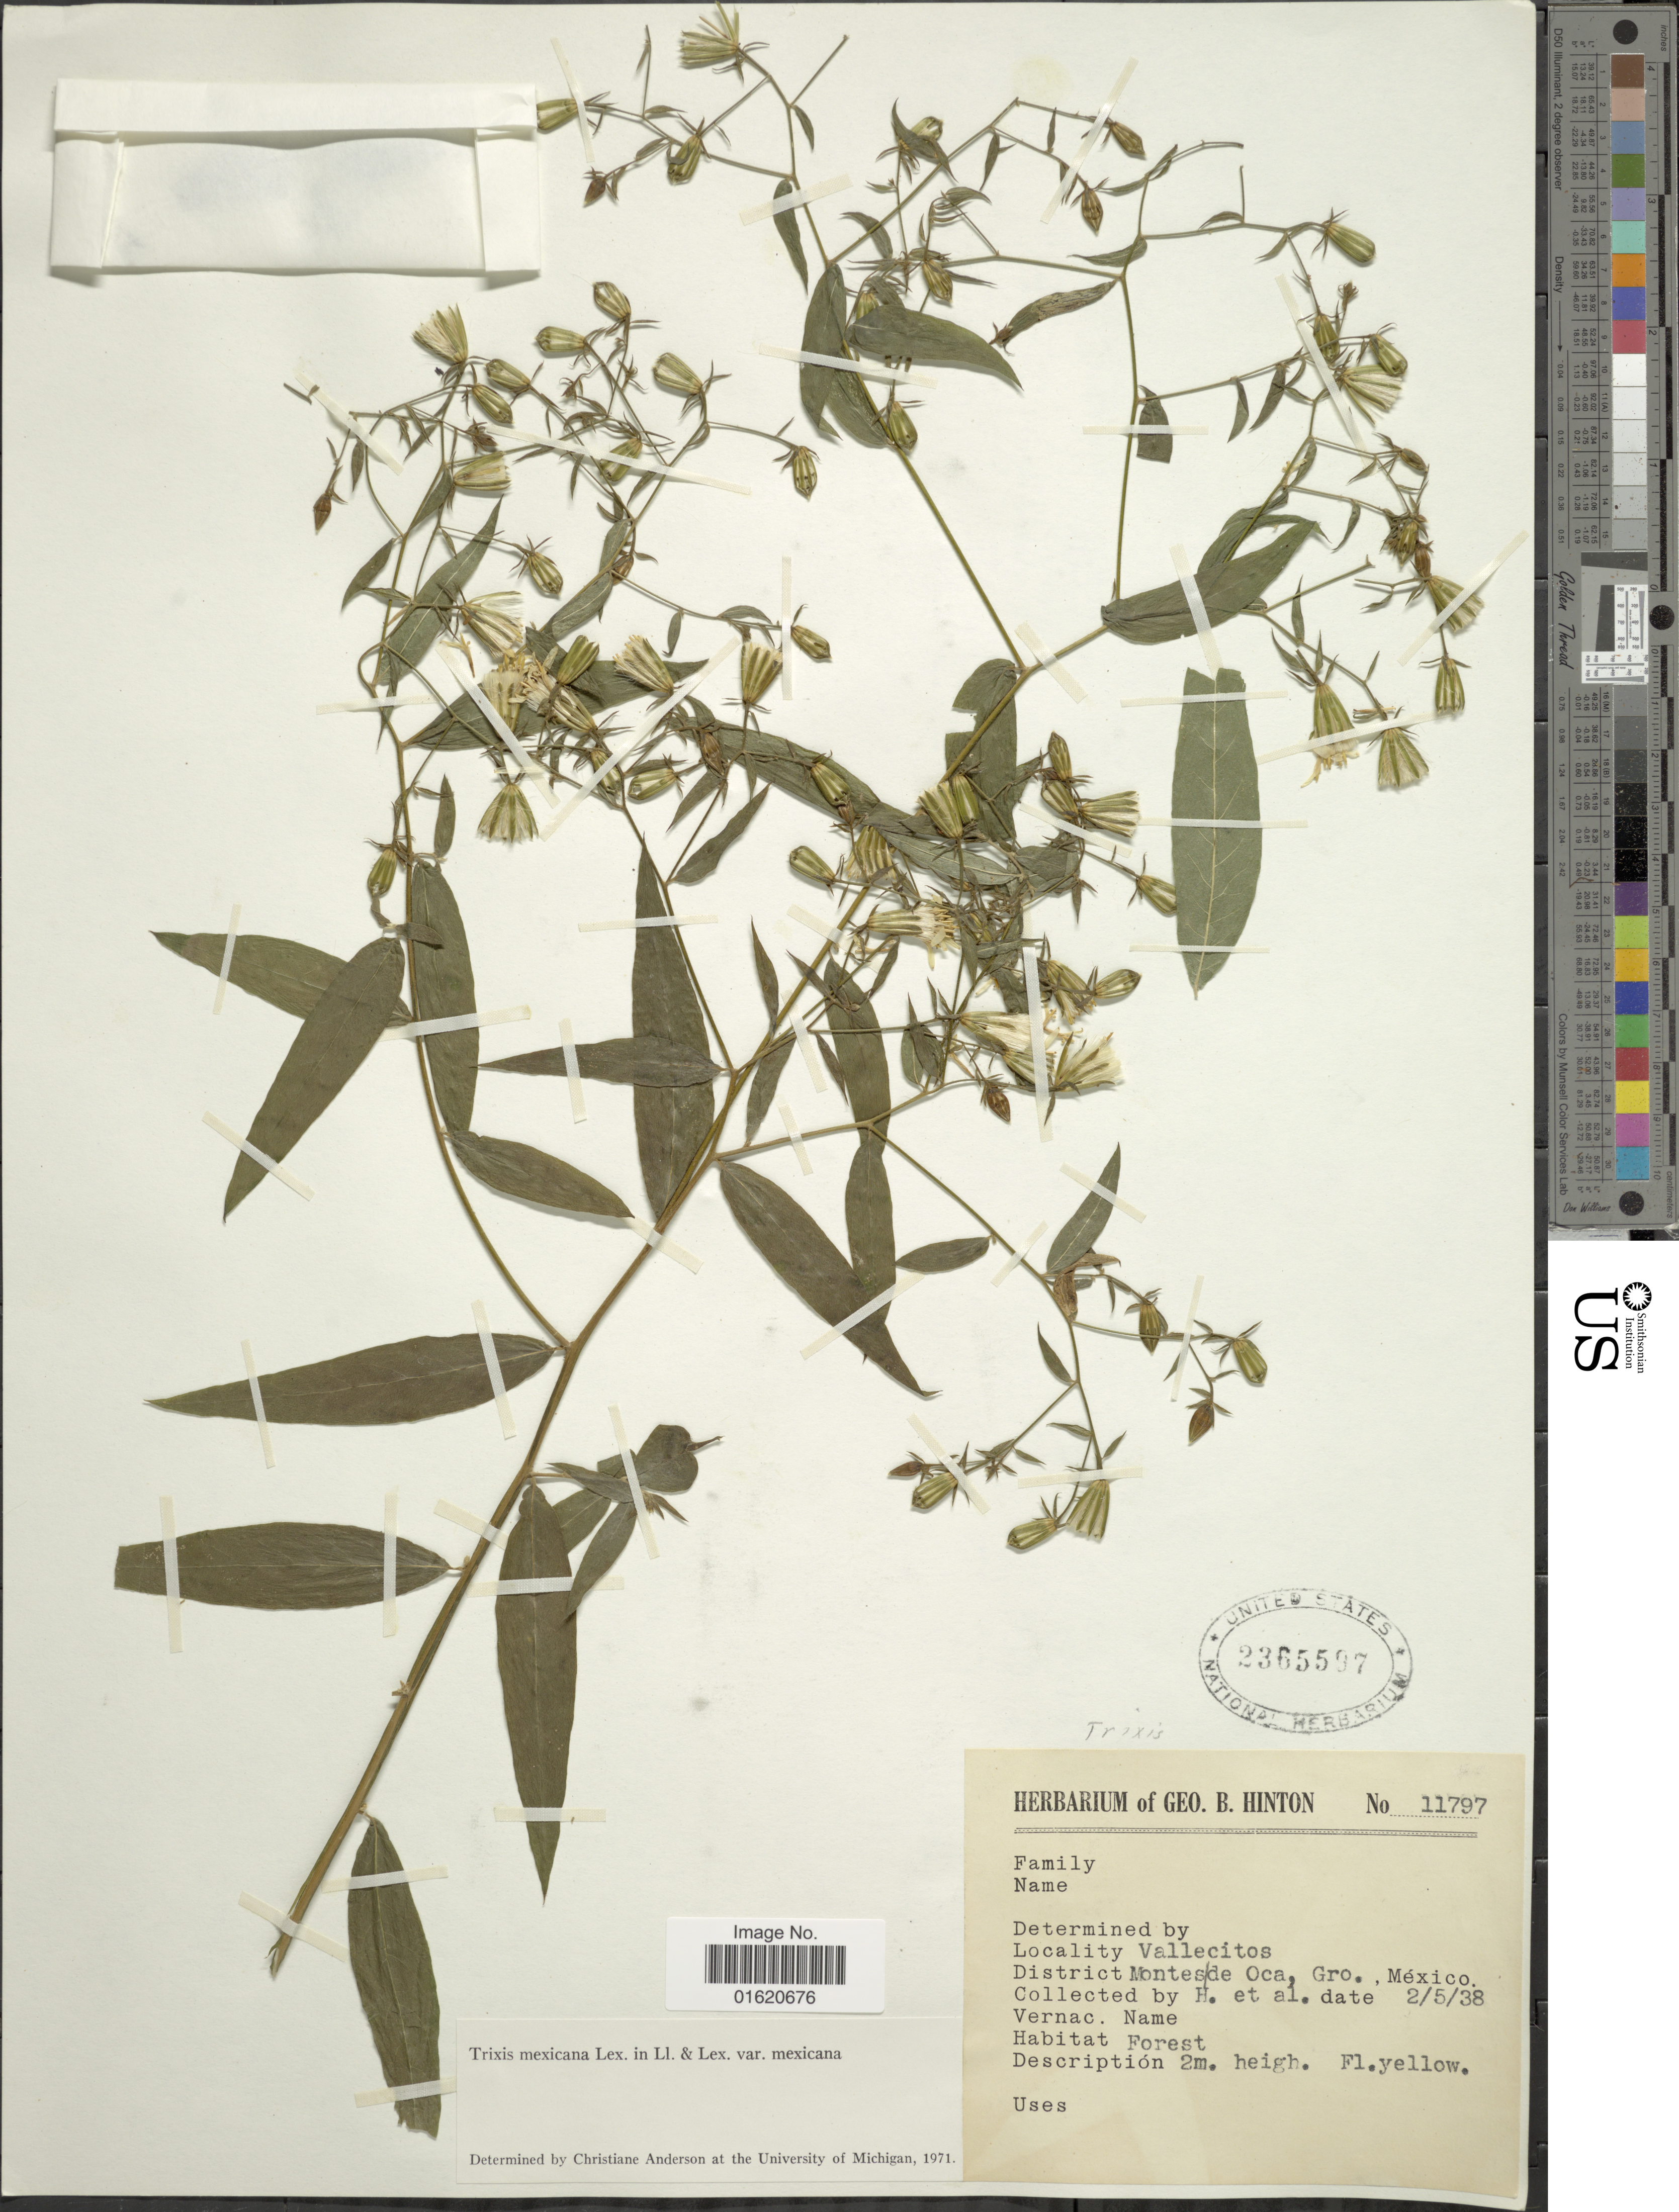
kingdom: Plantae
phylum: Tracheophyta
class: Magnoliopsida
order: Asterales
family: Asteraceae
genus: Trixis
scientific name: Trixis mexicana var. mexicana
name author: Lex.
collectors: G. B. Hinton & et al.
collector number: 11797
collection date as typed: Transcribed d/m/y: 2/5/38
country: Mexico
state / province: Guerrero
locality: Vallecitos, Dsitrict Montesde Oca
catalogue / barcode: US 2365597